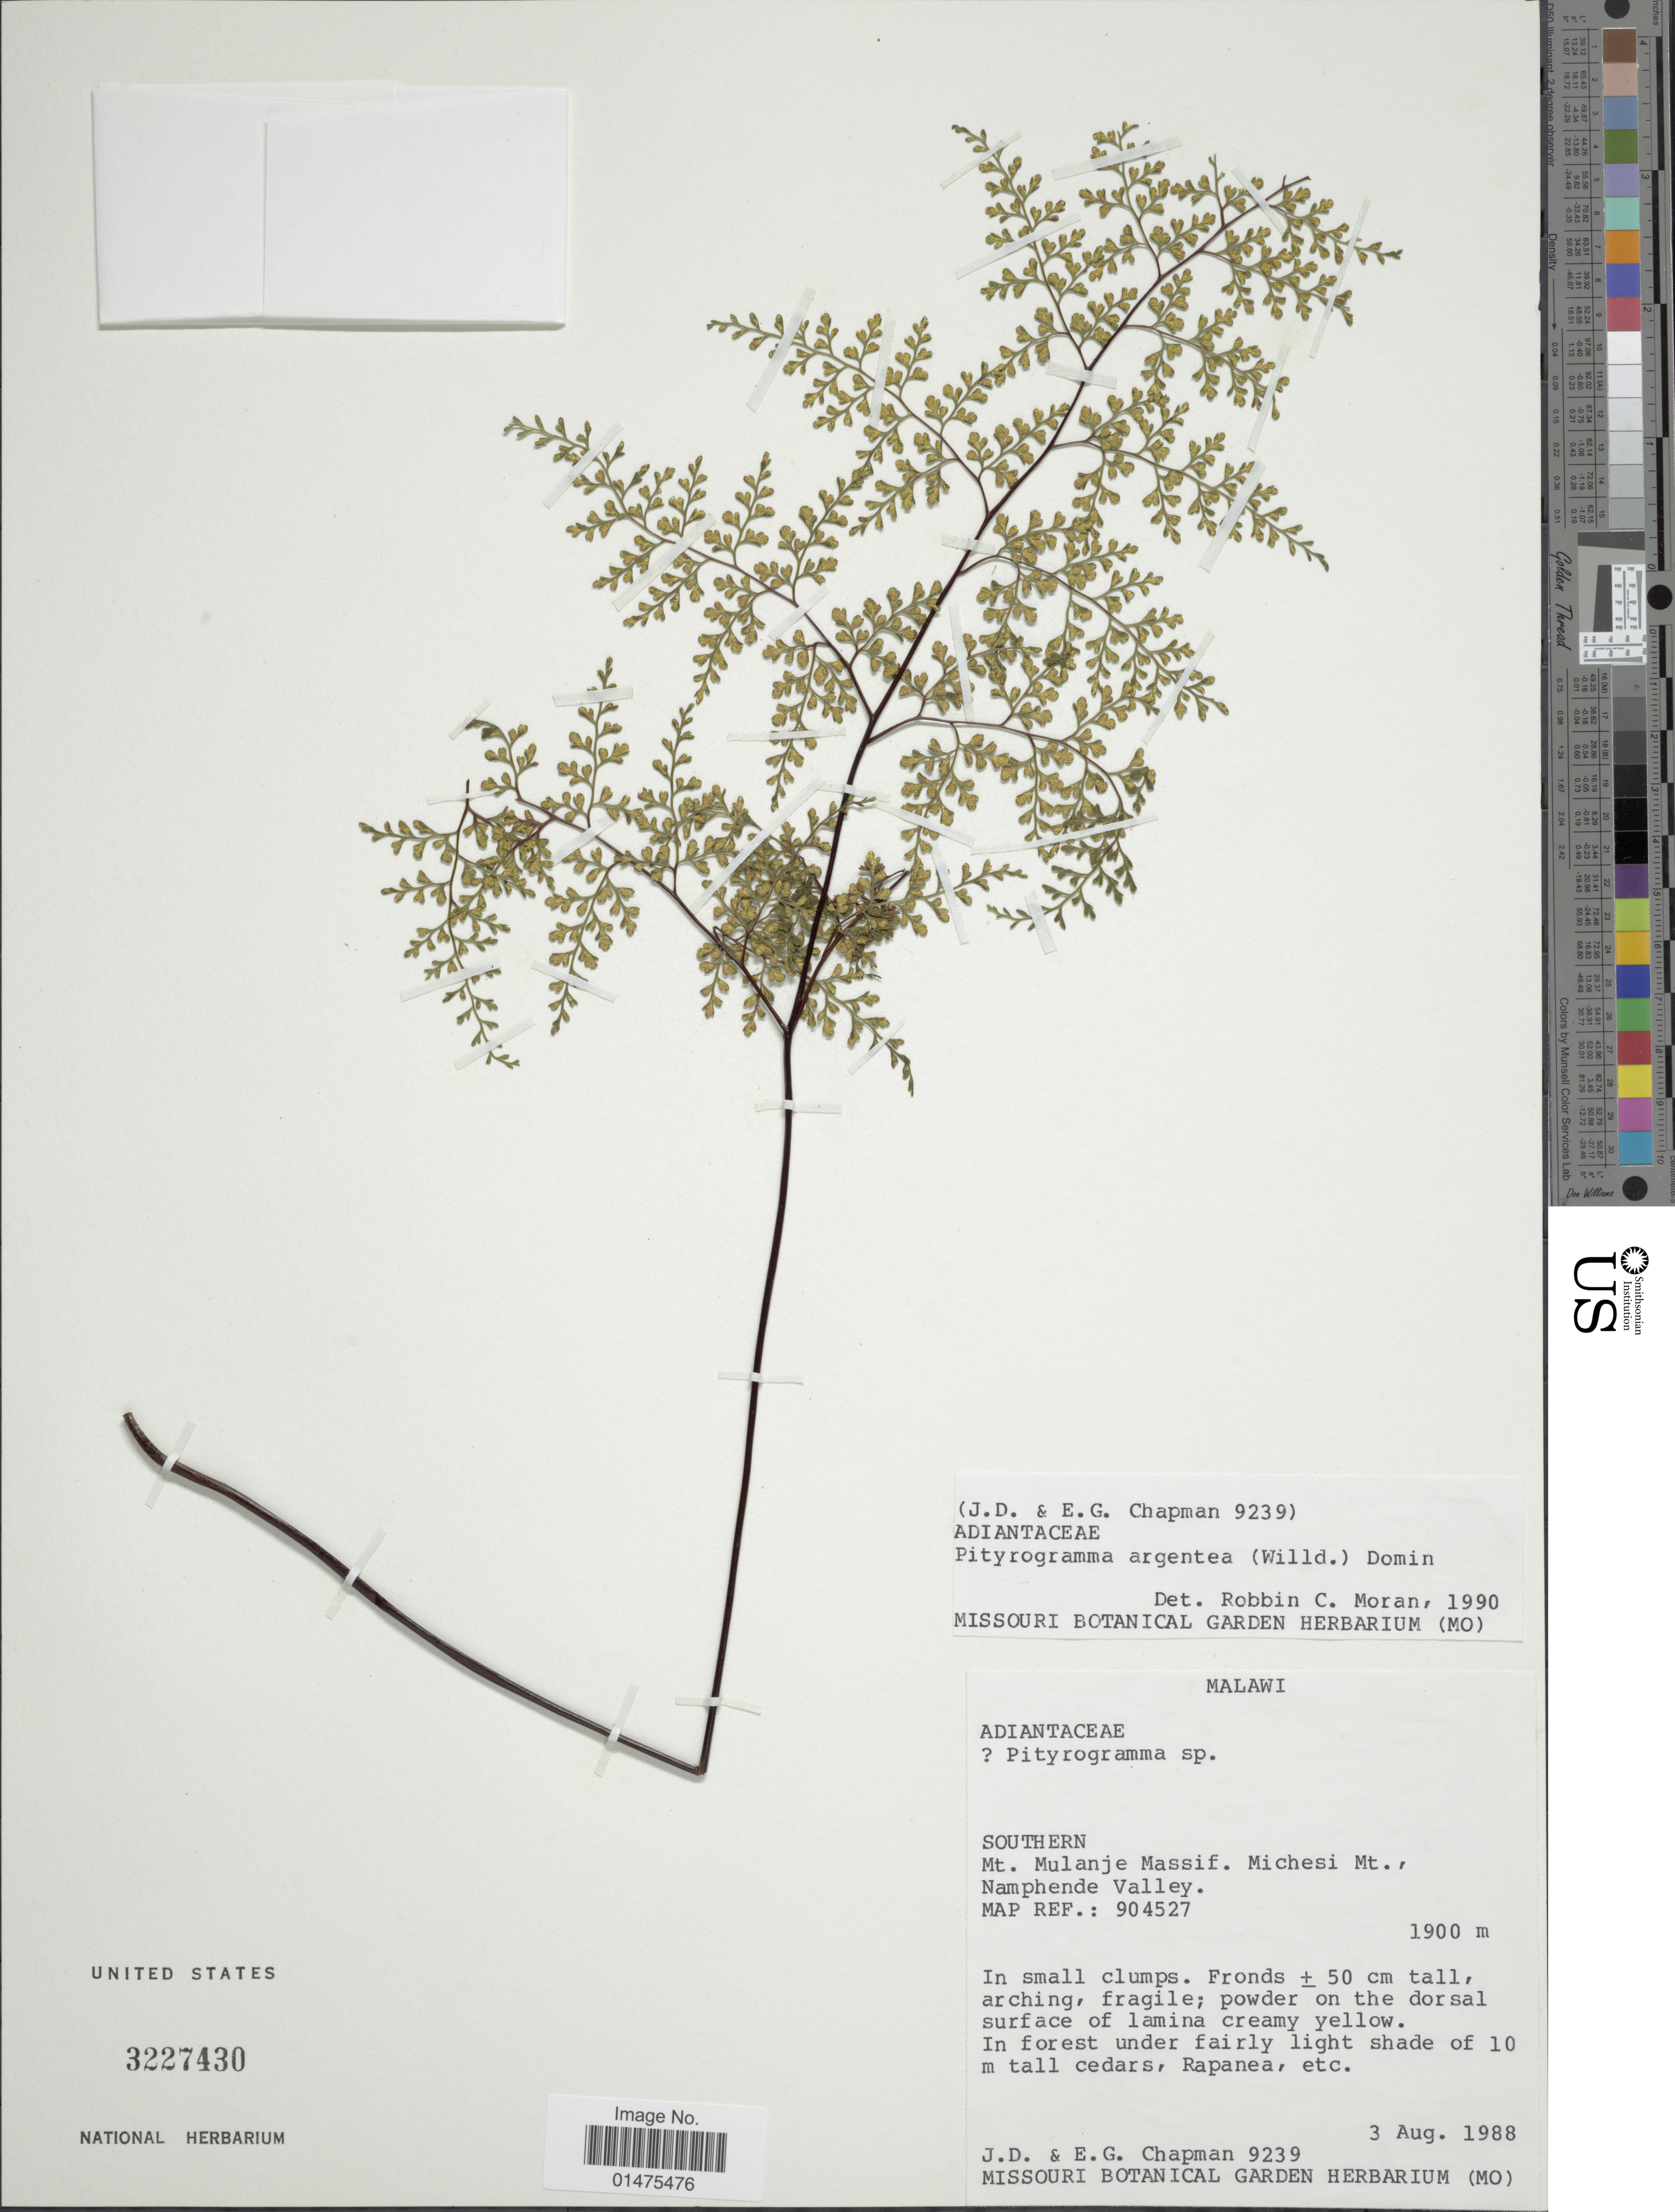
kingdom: Plantae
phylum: Tracheophyta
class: Polypodiopsida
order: Polypodiales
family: Pteridaceae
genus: Pityrogramma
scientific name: Pityrogramma argentea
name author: (Willd.) Hennequin & H. Schneid.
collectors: J. D. Chapman & E. G. Chapman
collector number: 9239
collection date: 1988-08-03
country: Malawi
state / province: Southern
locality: Mt Mulanje Massif. Michesi Mt., Namphende Valley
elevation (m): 1900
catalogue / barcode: US 3227430